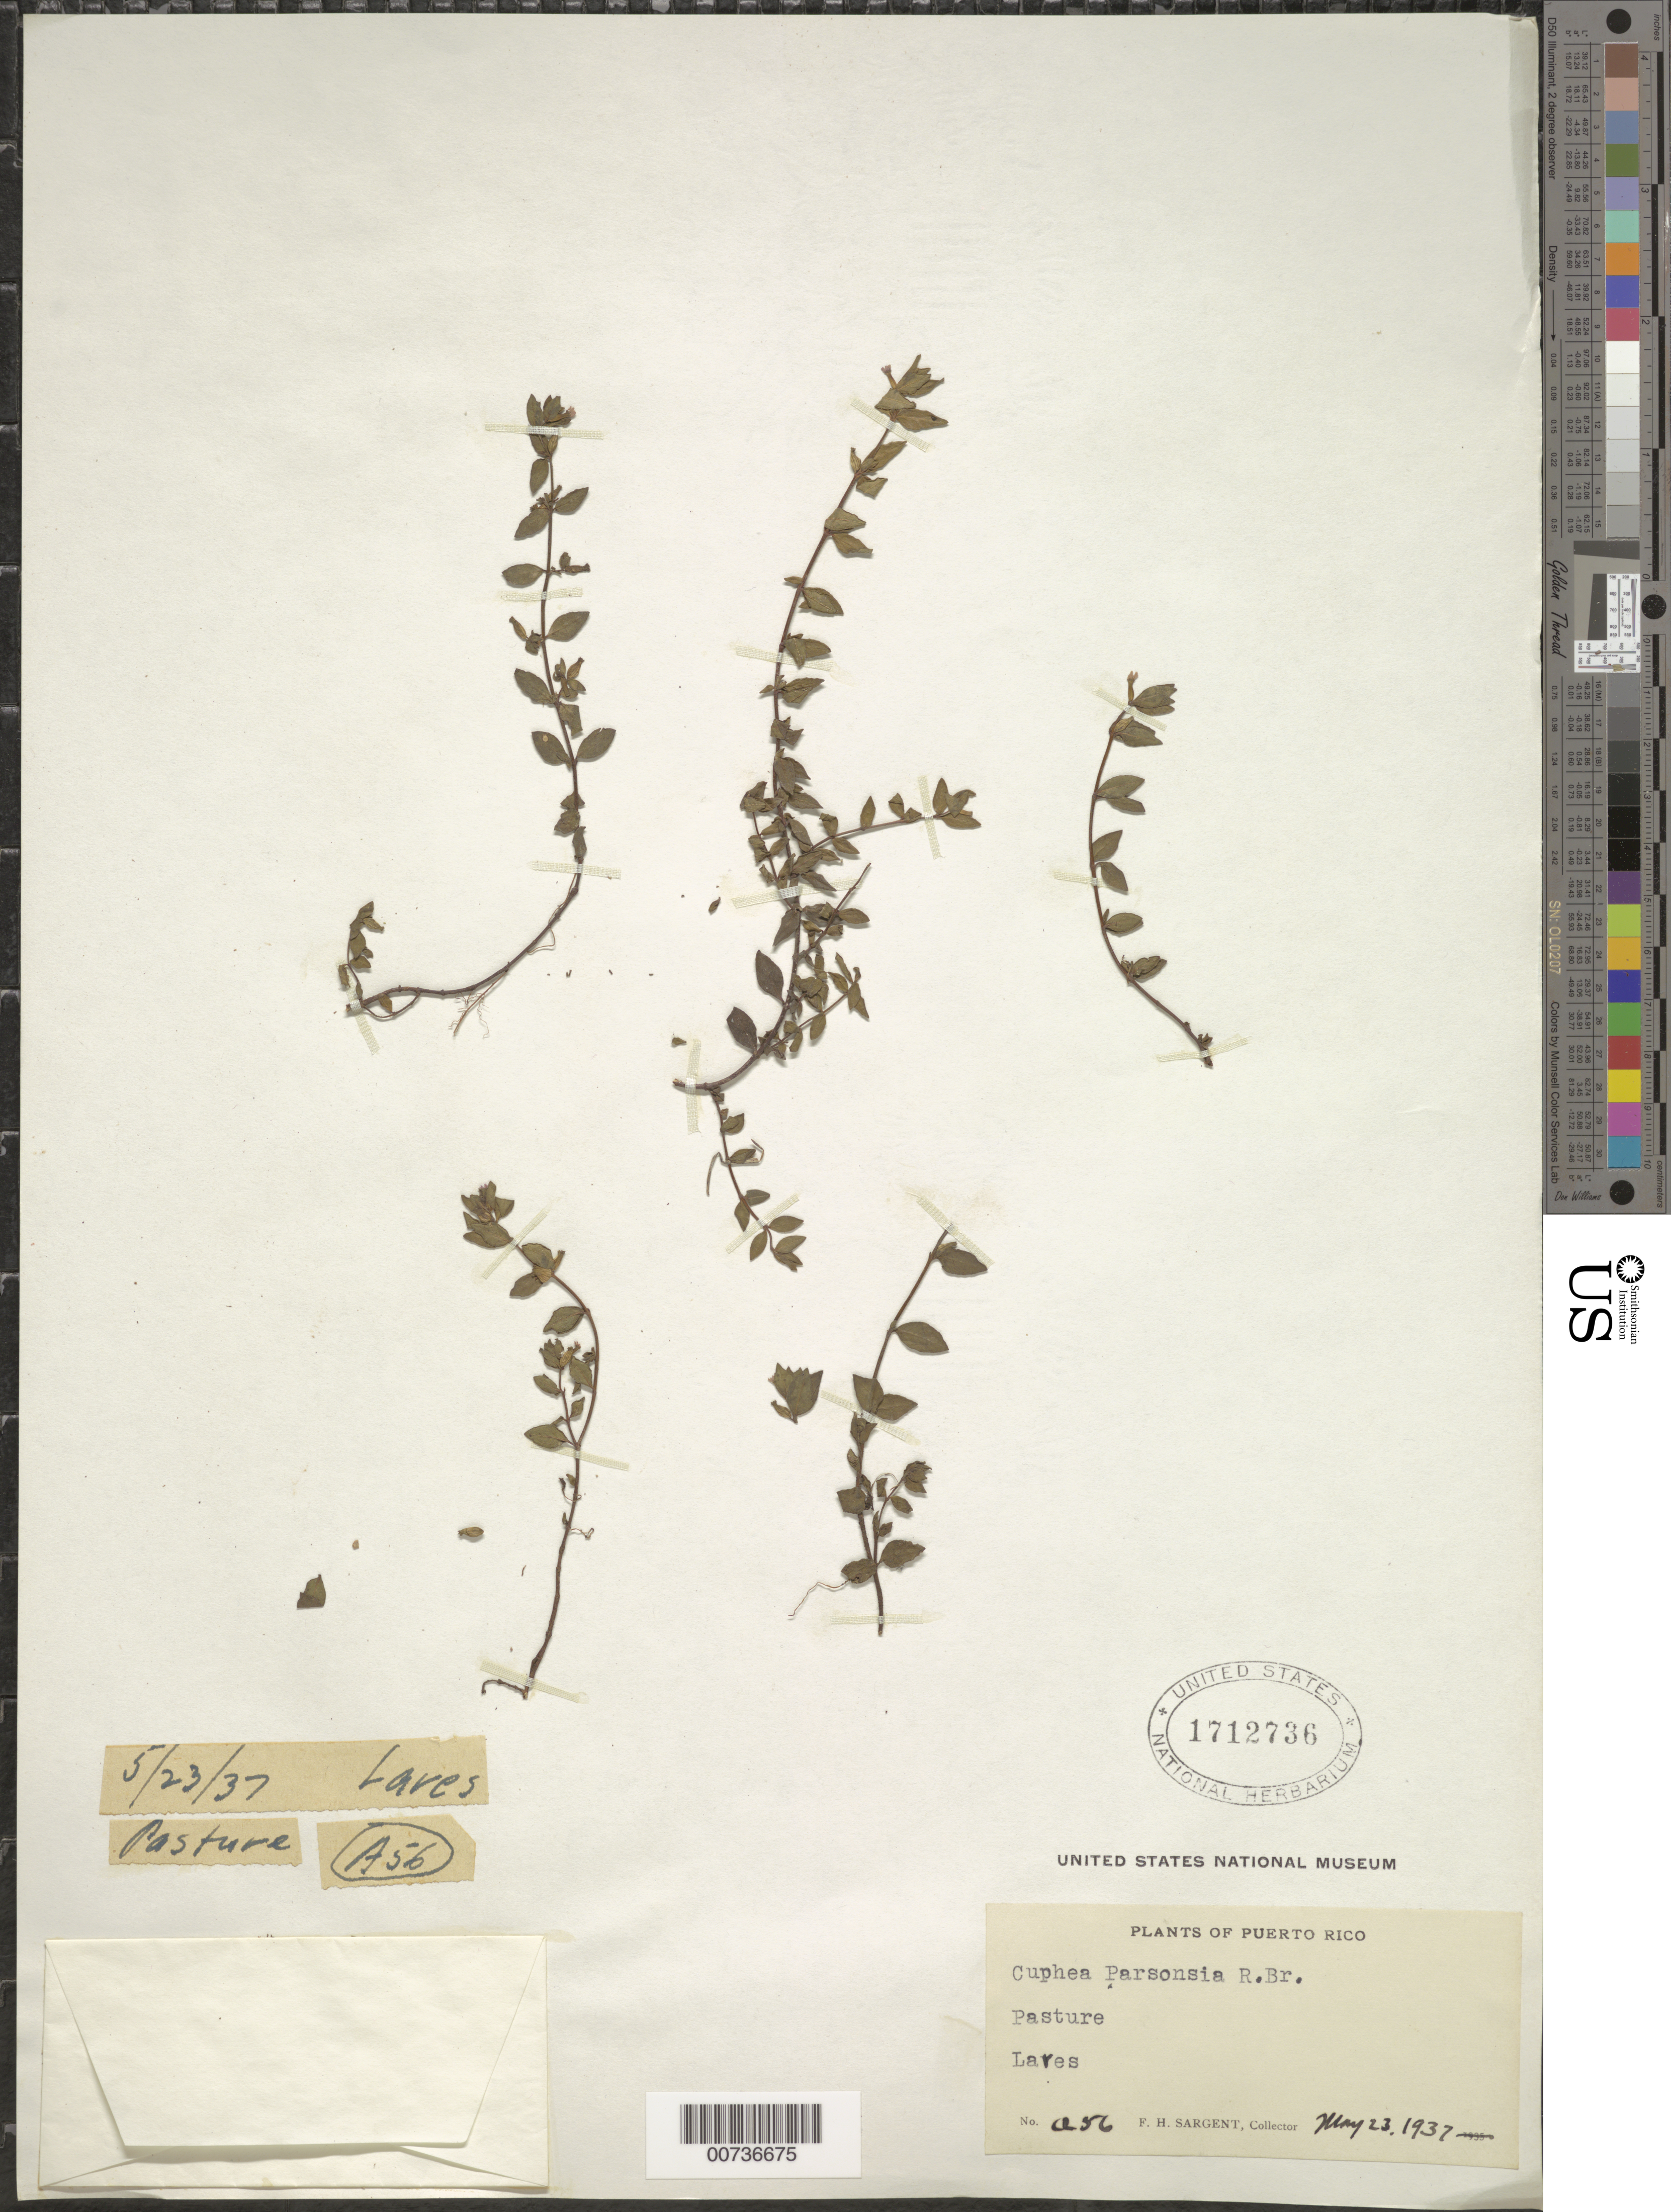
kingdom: Plantae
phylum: Tracheophyta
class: Magnoliopsida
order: Myrtales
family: Lythraceae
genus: Cuphea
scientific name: Cuphea parsonsia var. parsonsia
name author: (L.) R. Br. ex Steud.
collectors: F. H. Sargent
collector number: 56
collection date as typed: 23 May 1937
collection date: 1937-05-23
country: Puerto Rico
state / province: Lares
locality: Lares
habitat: Pasture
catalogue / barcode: US 1712736